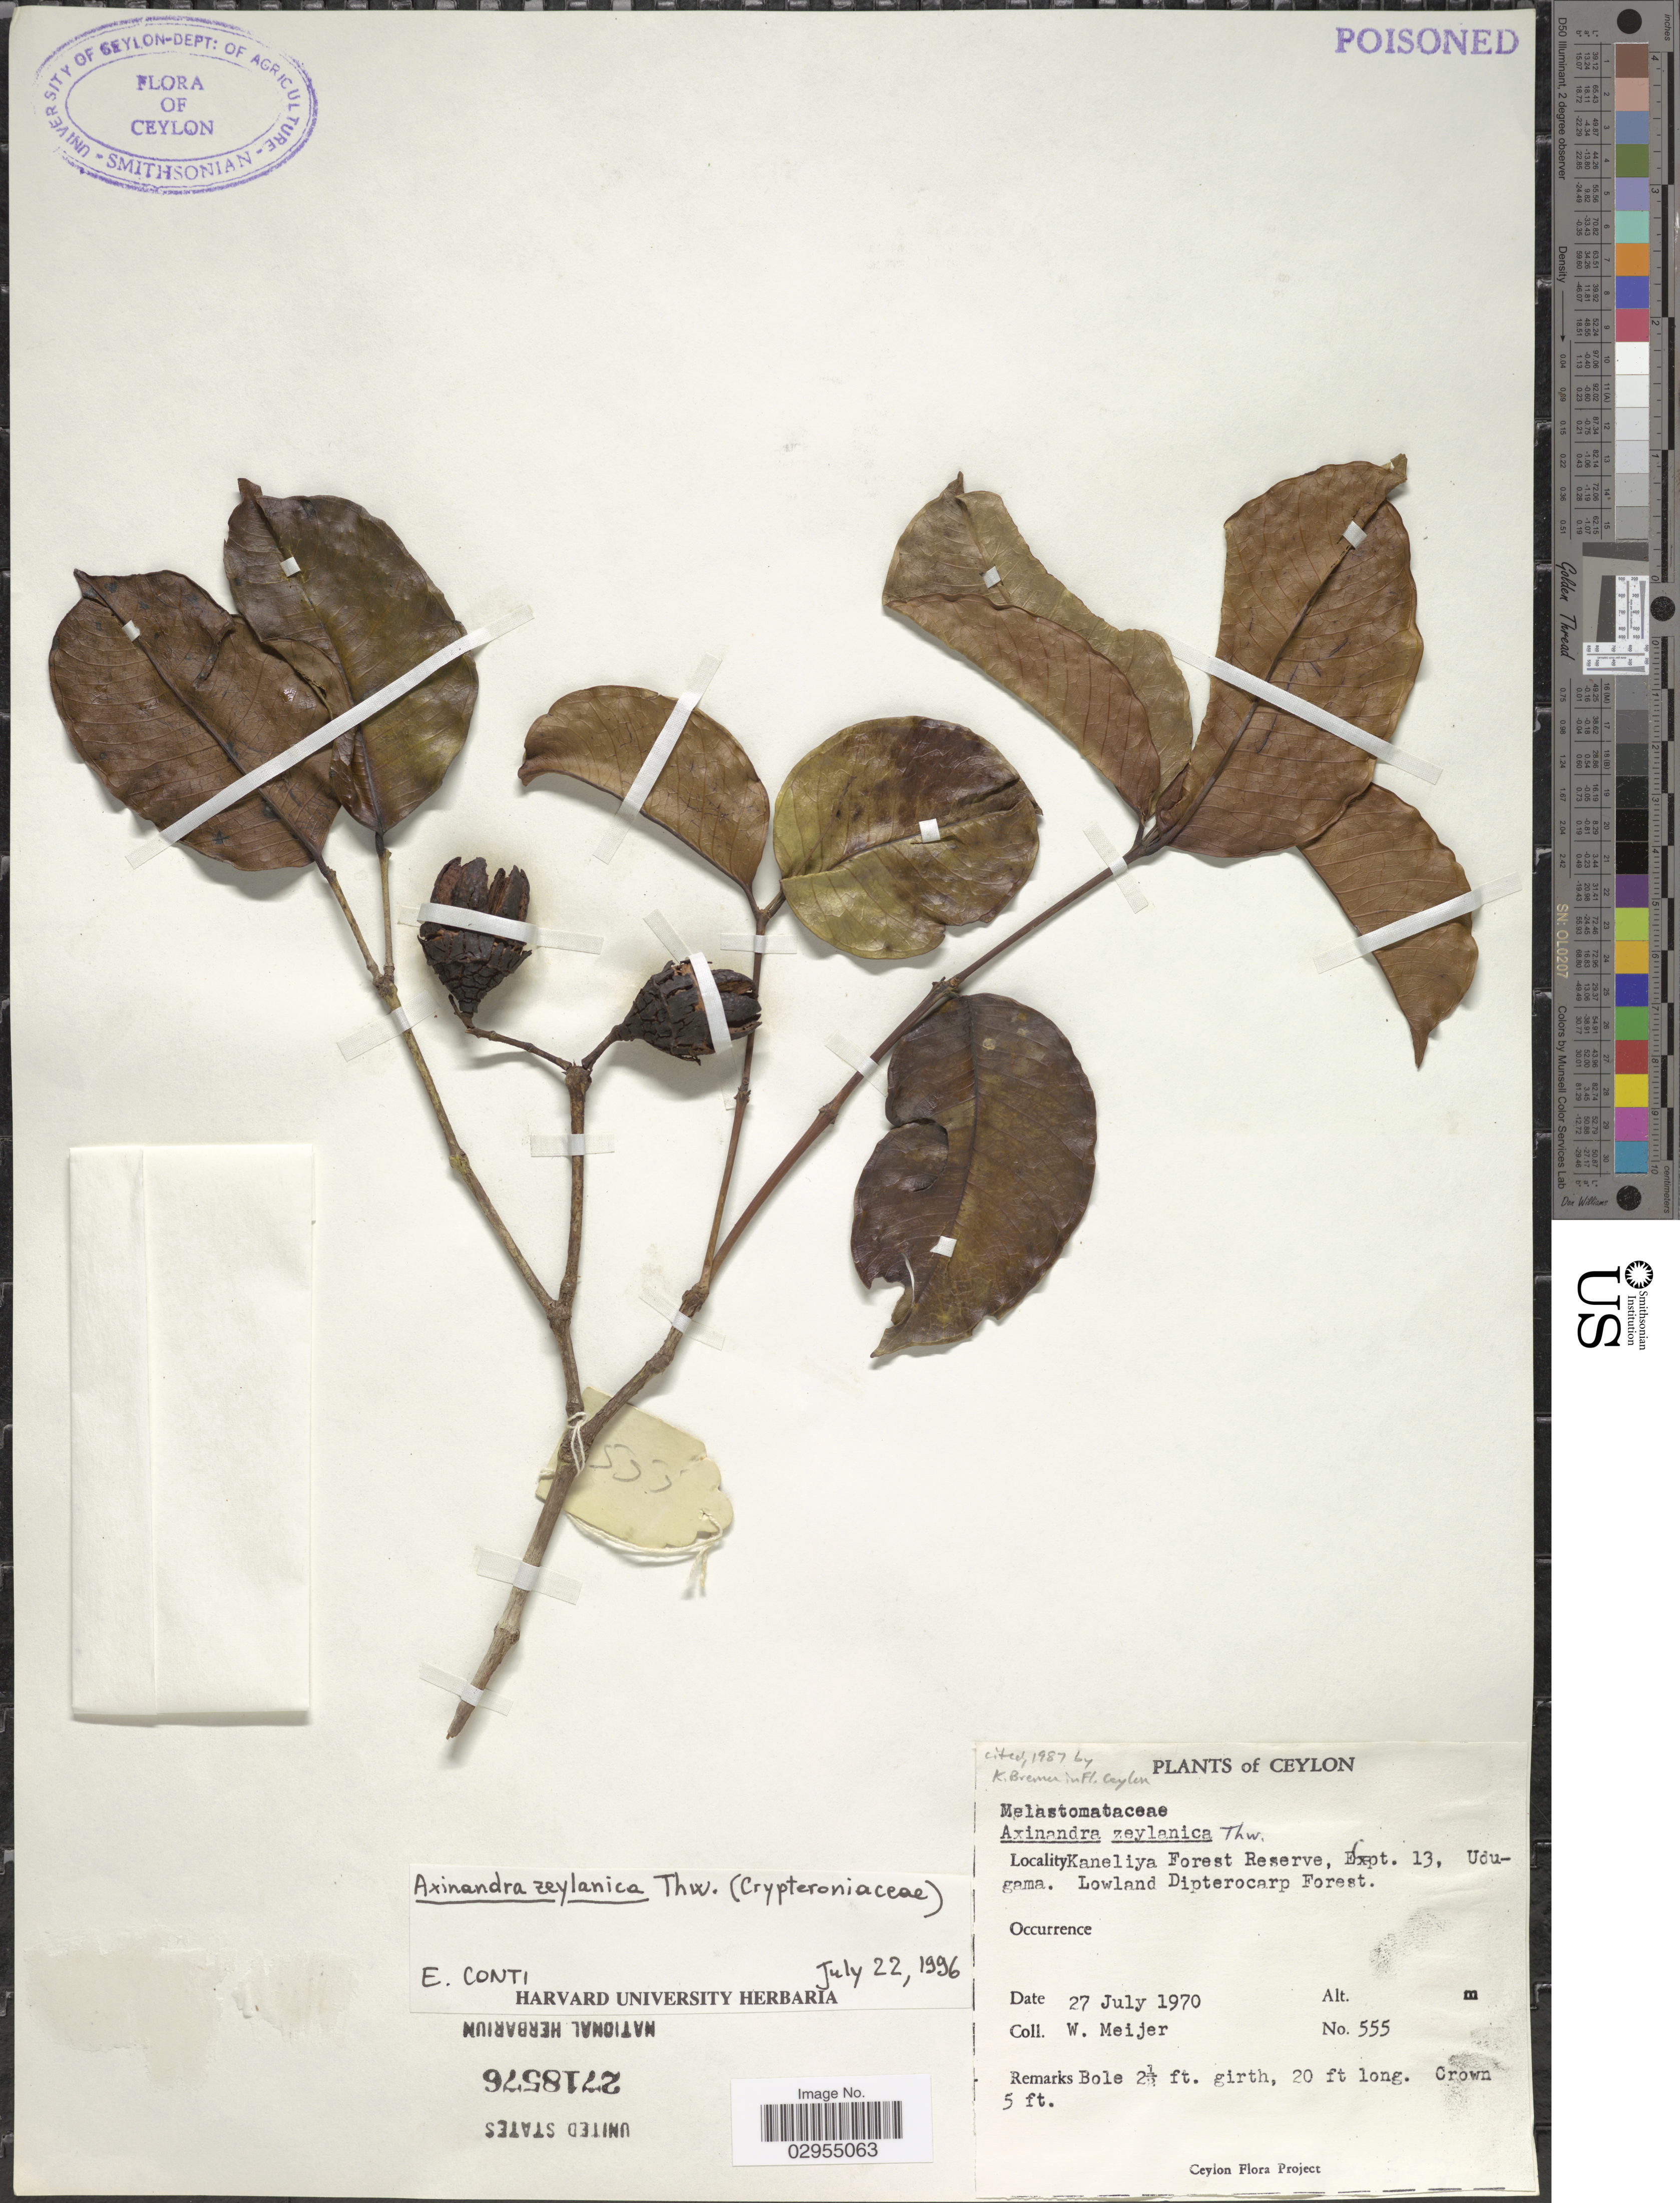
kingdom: Plantae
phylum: Tracheophyta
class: Magnoliopsida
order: Myrtales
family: Crypteroniaceae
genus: Axinandra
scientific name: Axinandra zeylanica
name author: Thwaites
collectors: W. Meijer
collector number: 555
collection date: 1970-07-27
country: Sri Lanka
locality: Ceylon. Kaneliya Forest Reserve. Expt. 13, Udugama. Lowland Dipterocarp Forest.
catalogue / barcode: US 2718576